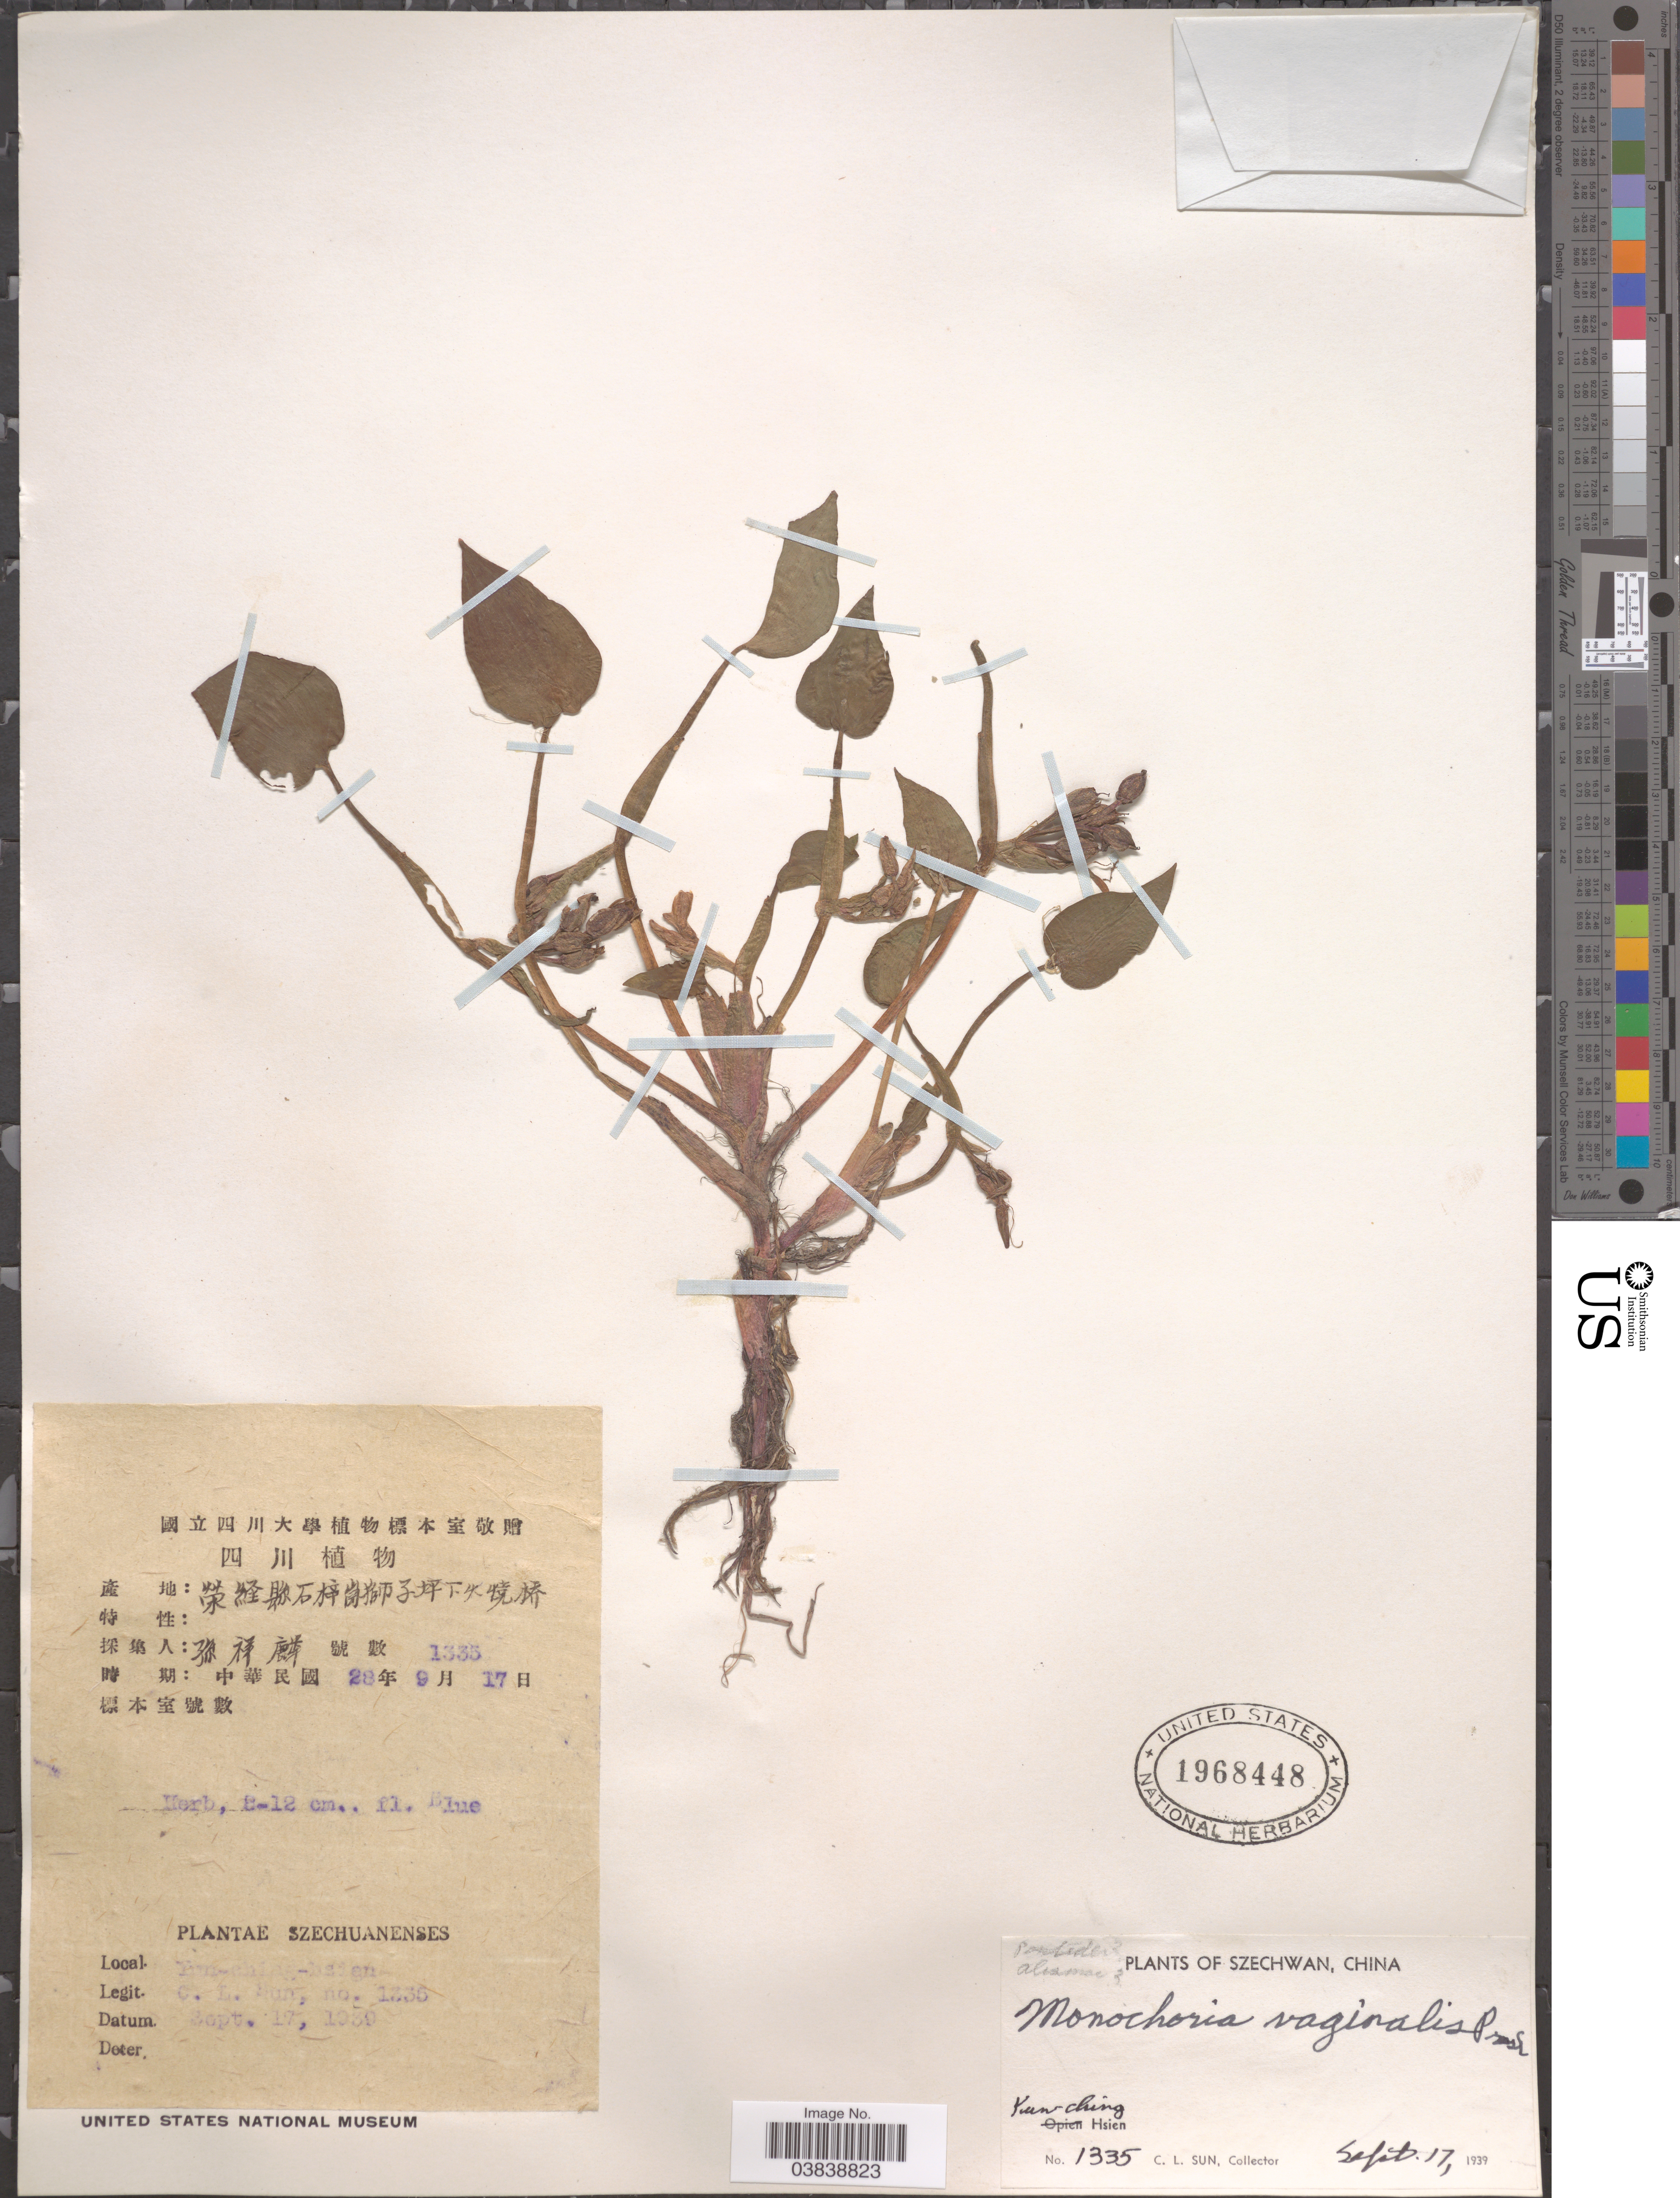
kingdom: Plantae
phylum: Tracheophyta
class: Liliopsida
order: Commelinales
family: Pontederiaceae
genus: Monochoria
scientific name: Monochoria vaginalis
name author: (Burm. f.) C. Presl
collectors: C. Sun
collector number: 1335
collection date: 1939-09-17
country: China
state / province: Sichuan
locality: Szechwan. Kun-ching [interpreted] Hsien.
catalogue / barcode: US 1968448